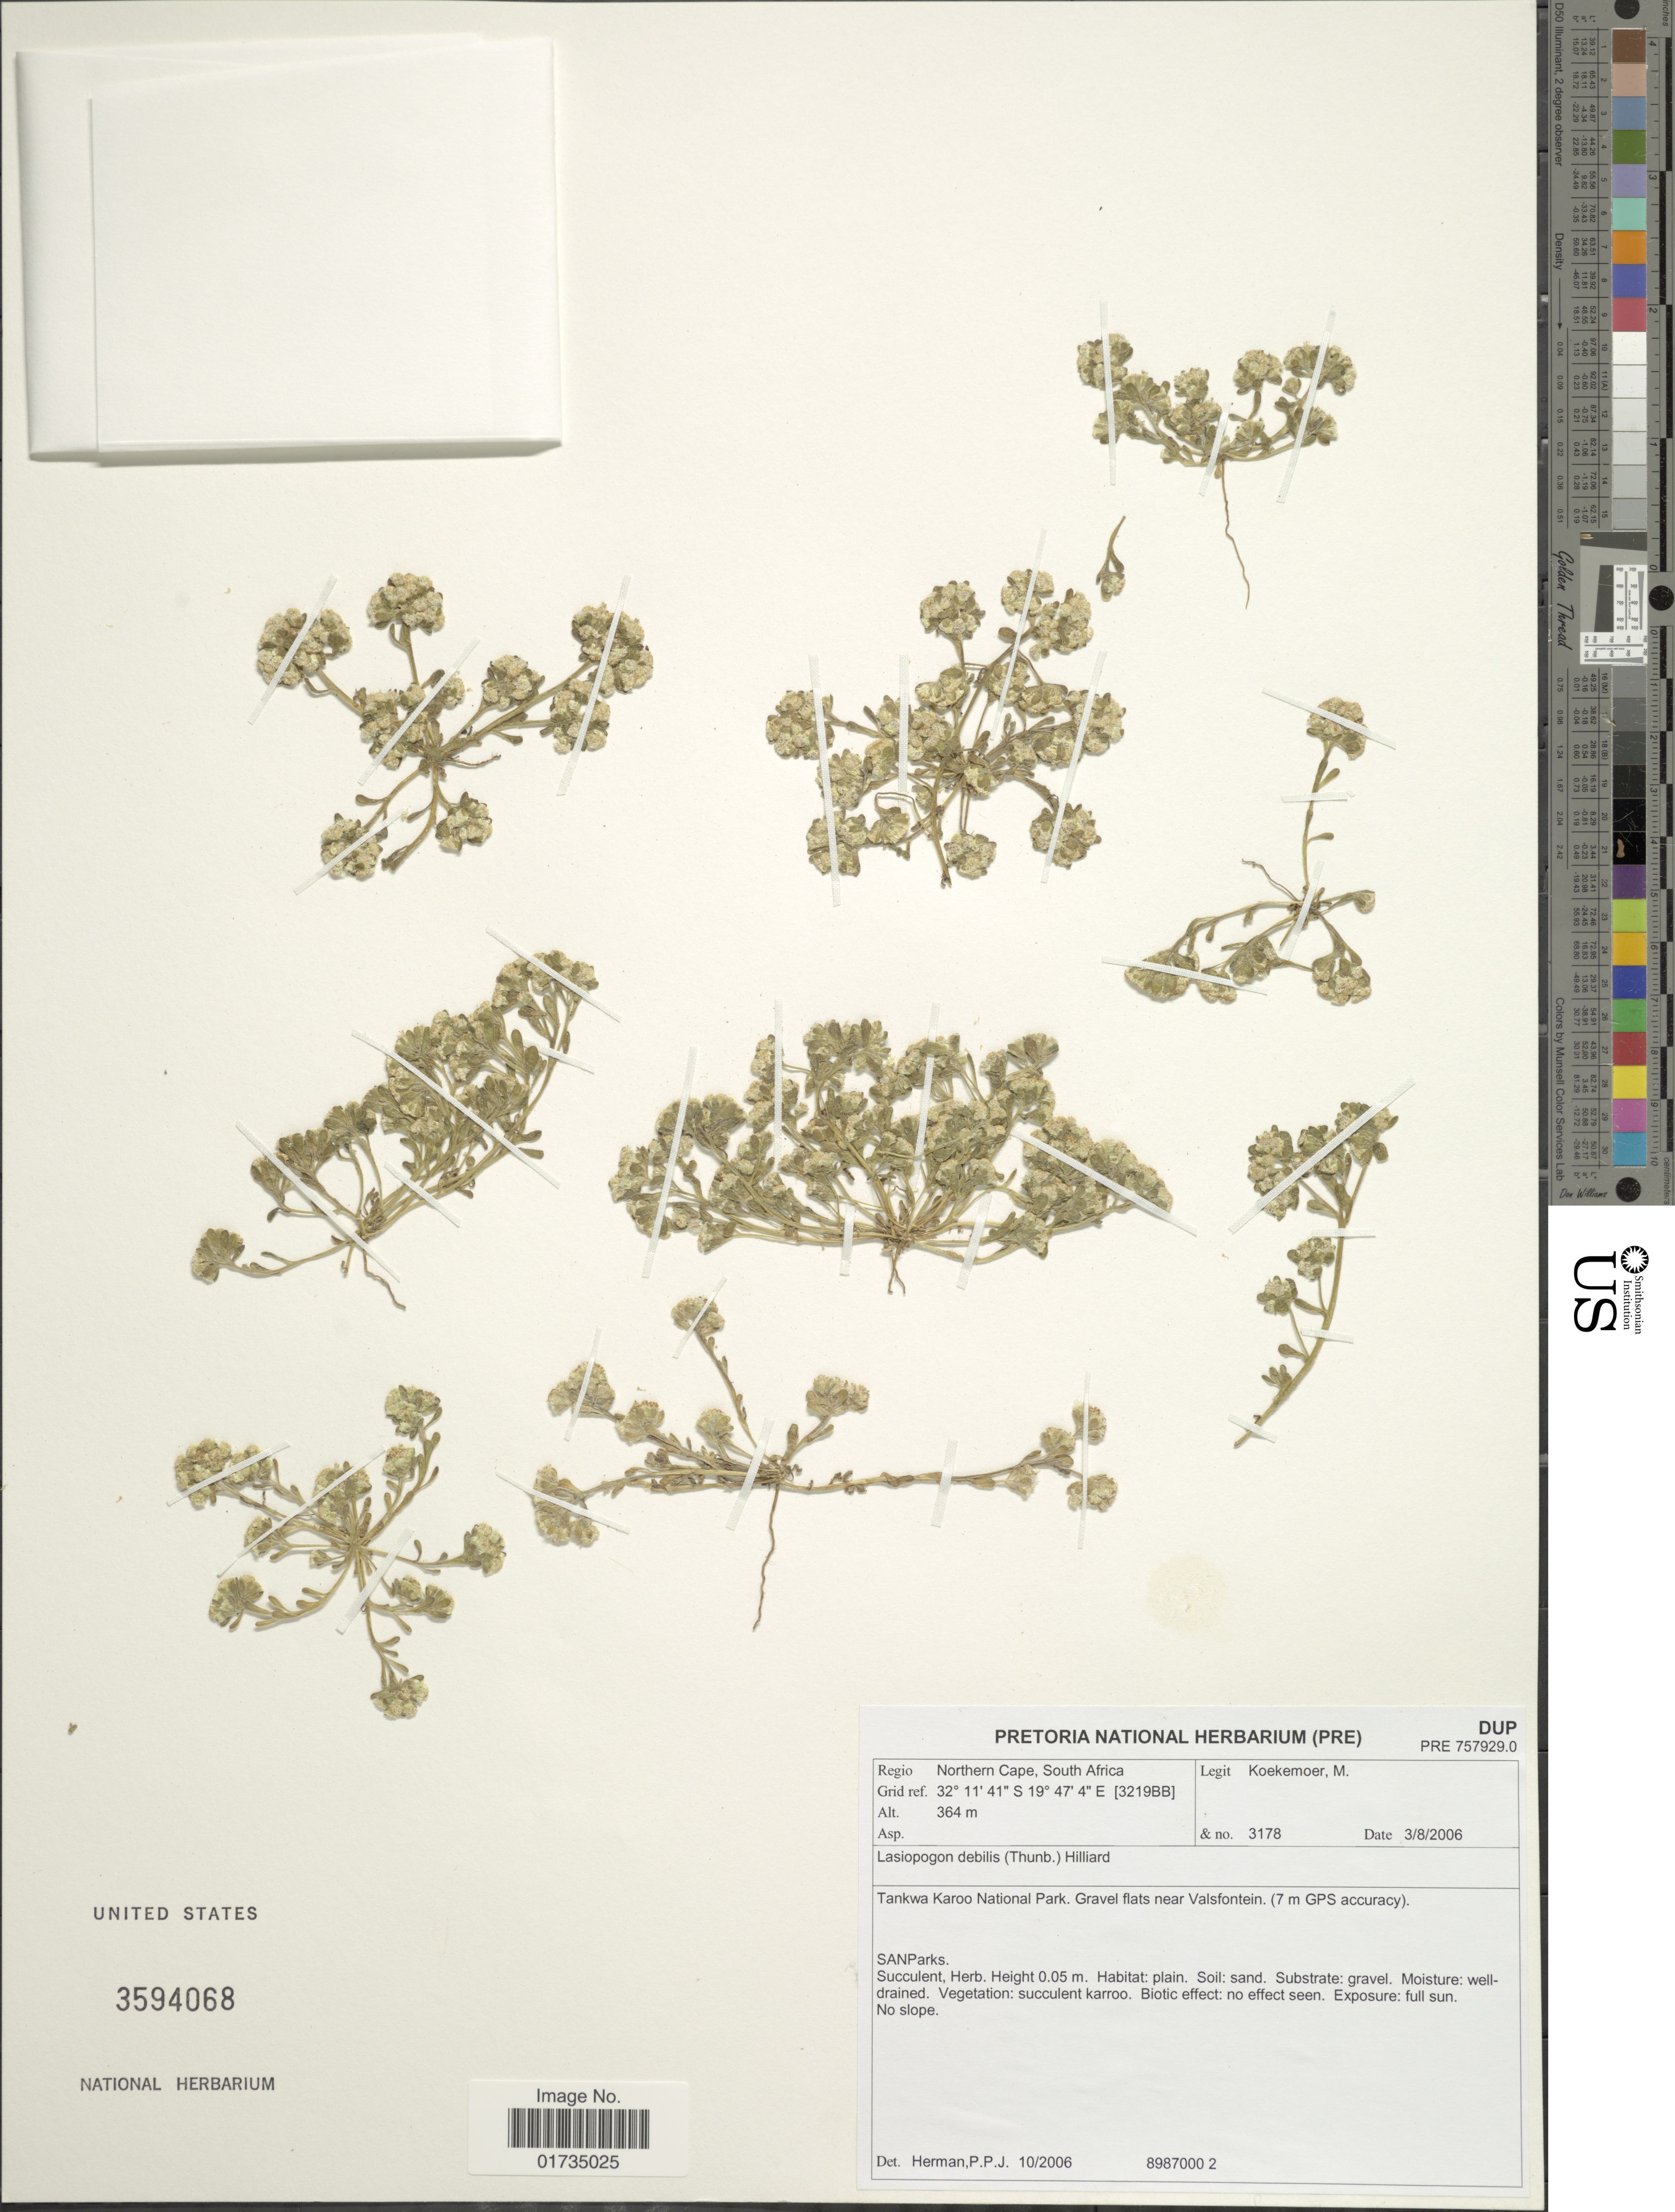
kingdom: Plantae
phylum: Tracheophyta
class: Magnoliopsida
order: Asterales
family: Asteraceae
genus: Lasiopogon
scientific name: Lasiopogon debilis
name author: (Thunb.) Hilliard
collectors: M. Koekemoer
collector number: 3178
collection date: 2006-08-03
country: South Africa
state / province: Northern Cape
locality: Tankwa Karoo National Park. Gravel flats near Valsfontein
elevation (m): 364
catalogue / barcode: US 3594068